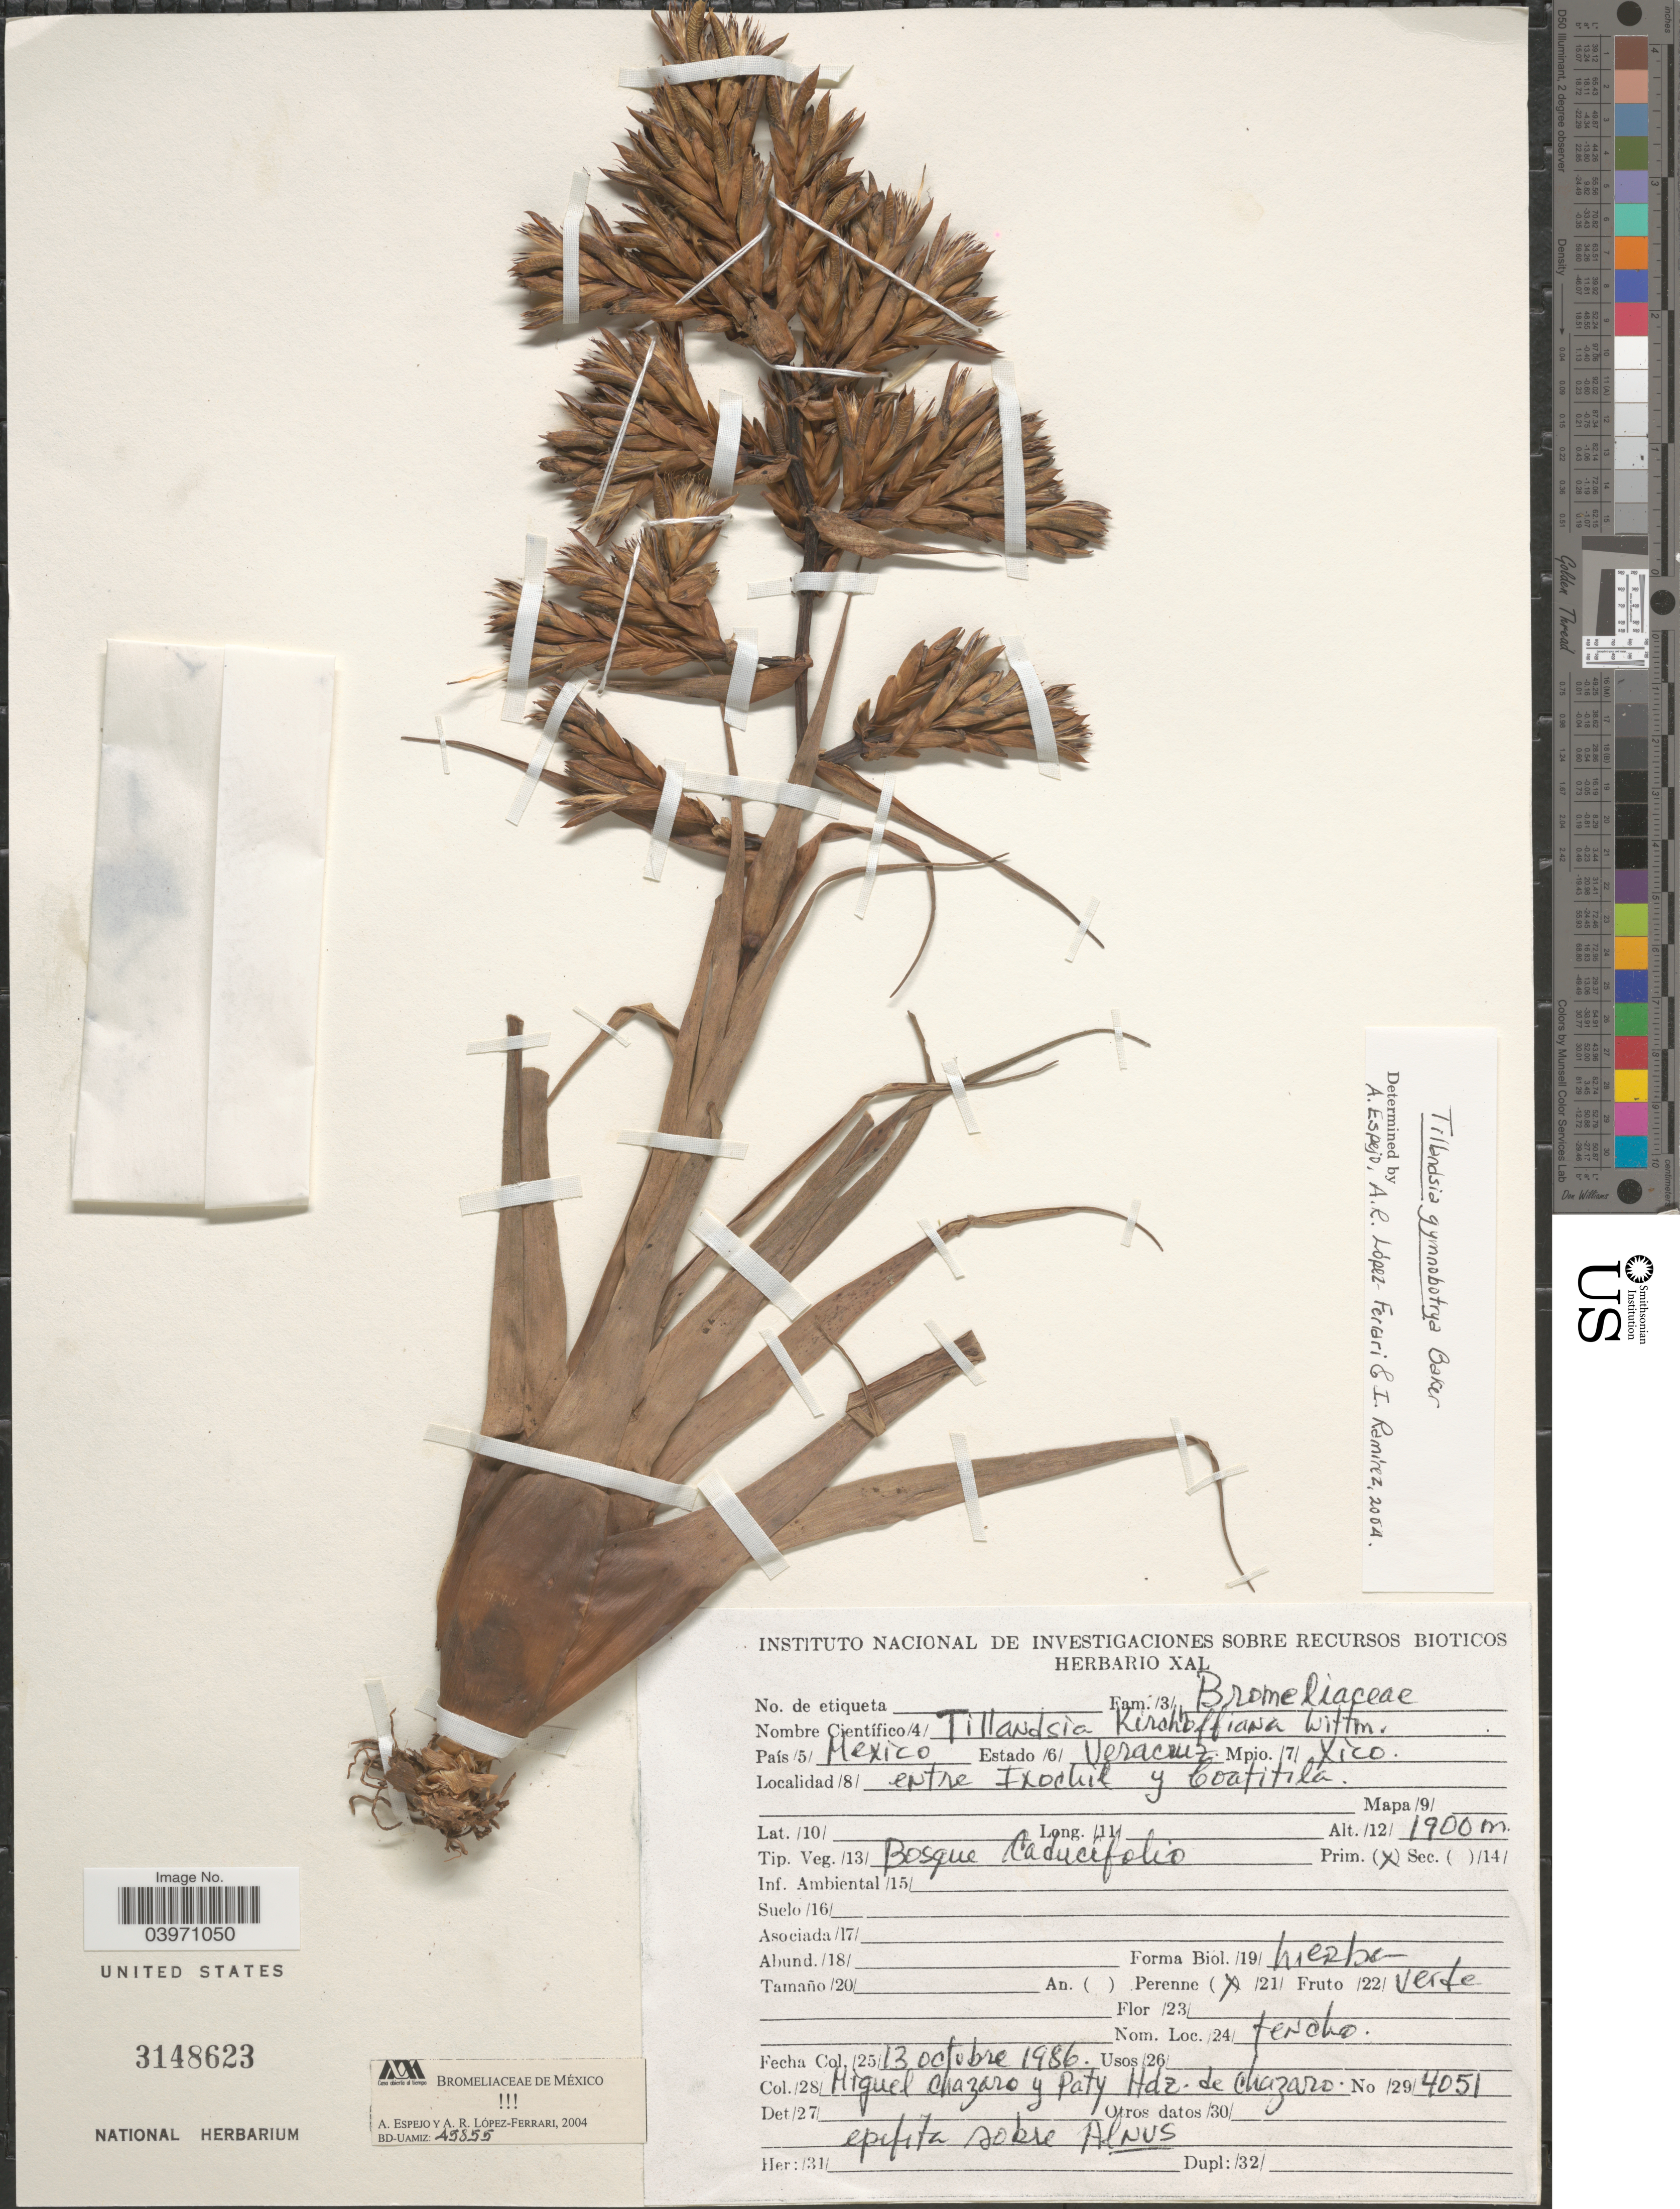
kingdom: Plantae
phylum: Tracheophyta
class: Liliopsida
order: Poales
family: Bromeliaceae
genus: Tillandsia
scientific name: Tillandsia gymnobotrya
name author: Baker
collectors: M. Chazaro & P. H. de Chazaro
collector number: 4051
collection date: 1986-10-13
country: Mexico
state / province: Veracruz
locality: Estado Veracruz. Mpio. Xico. Entre Ixochil y Coatitila.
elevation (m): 1900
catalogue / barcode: US 3148623